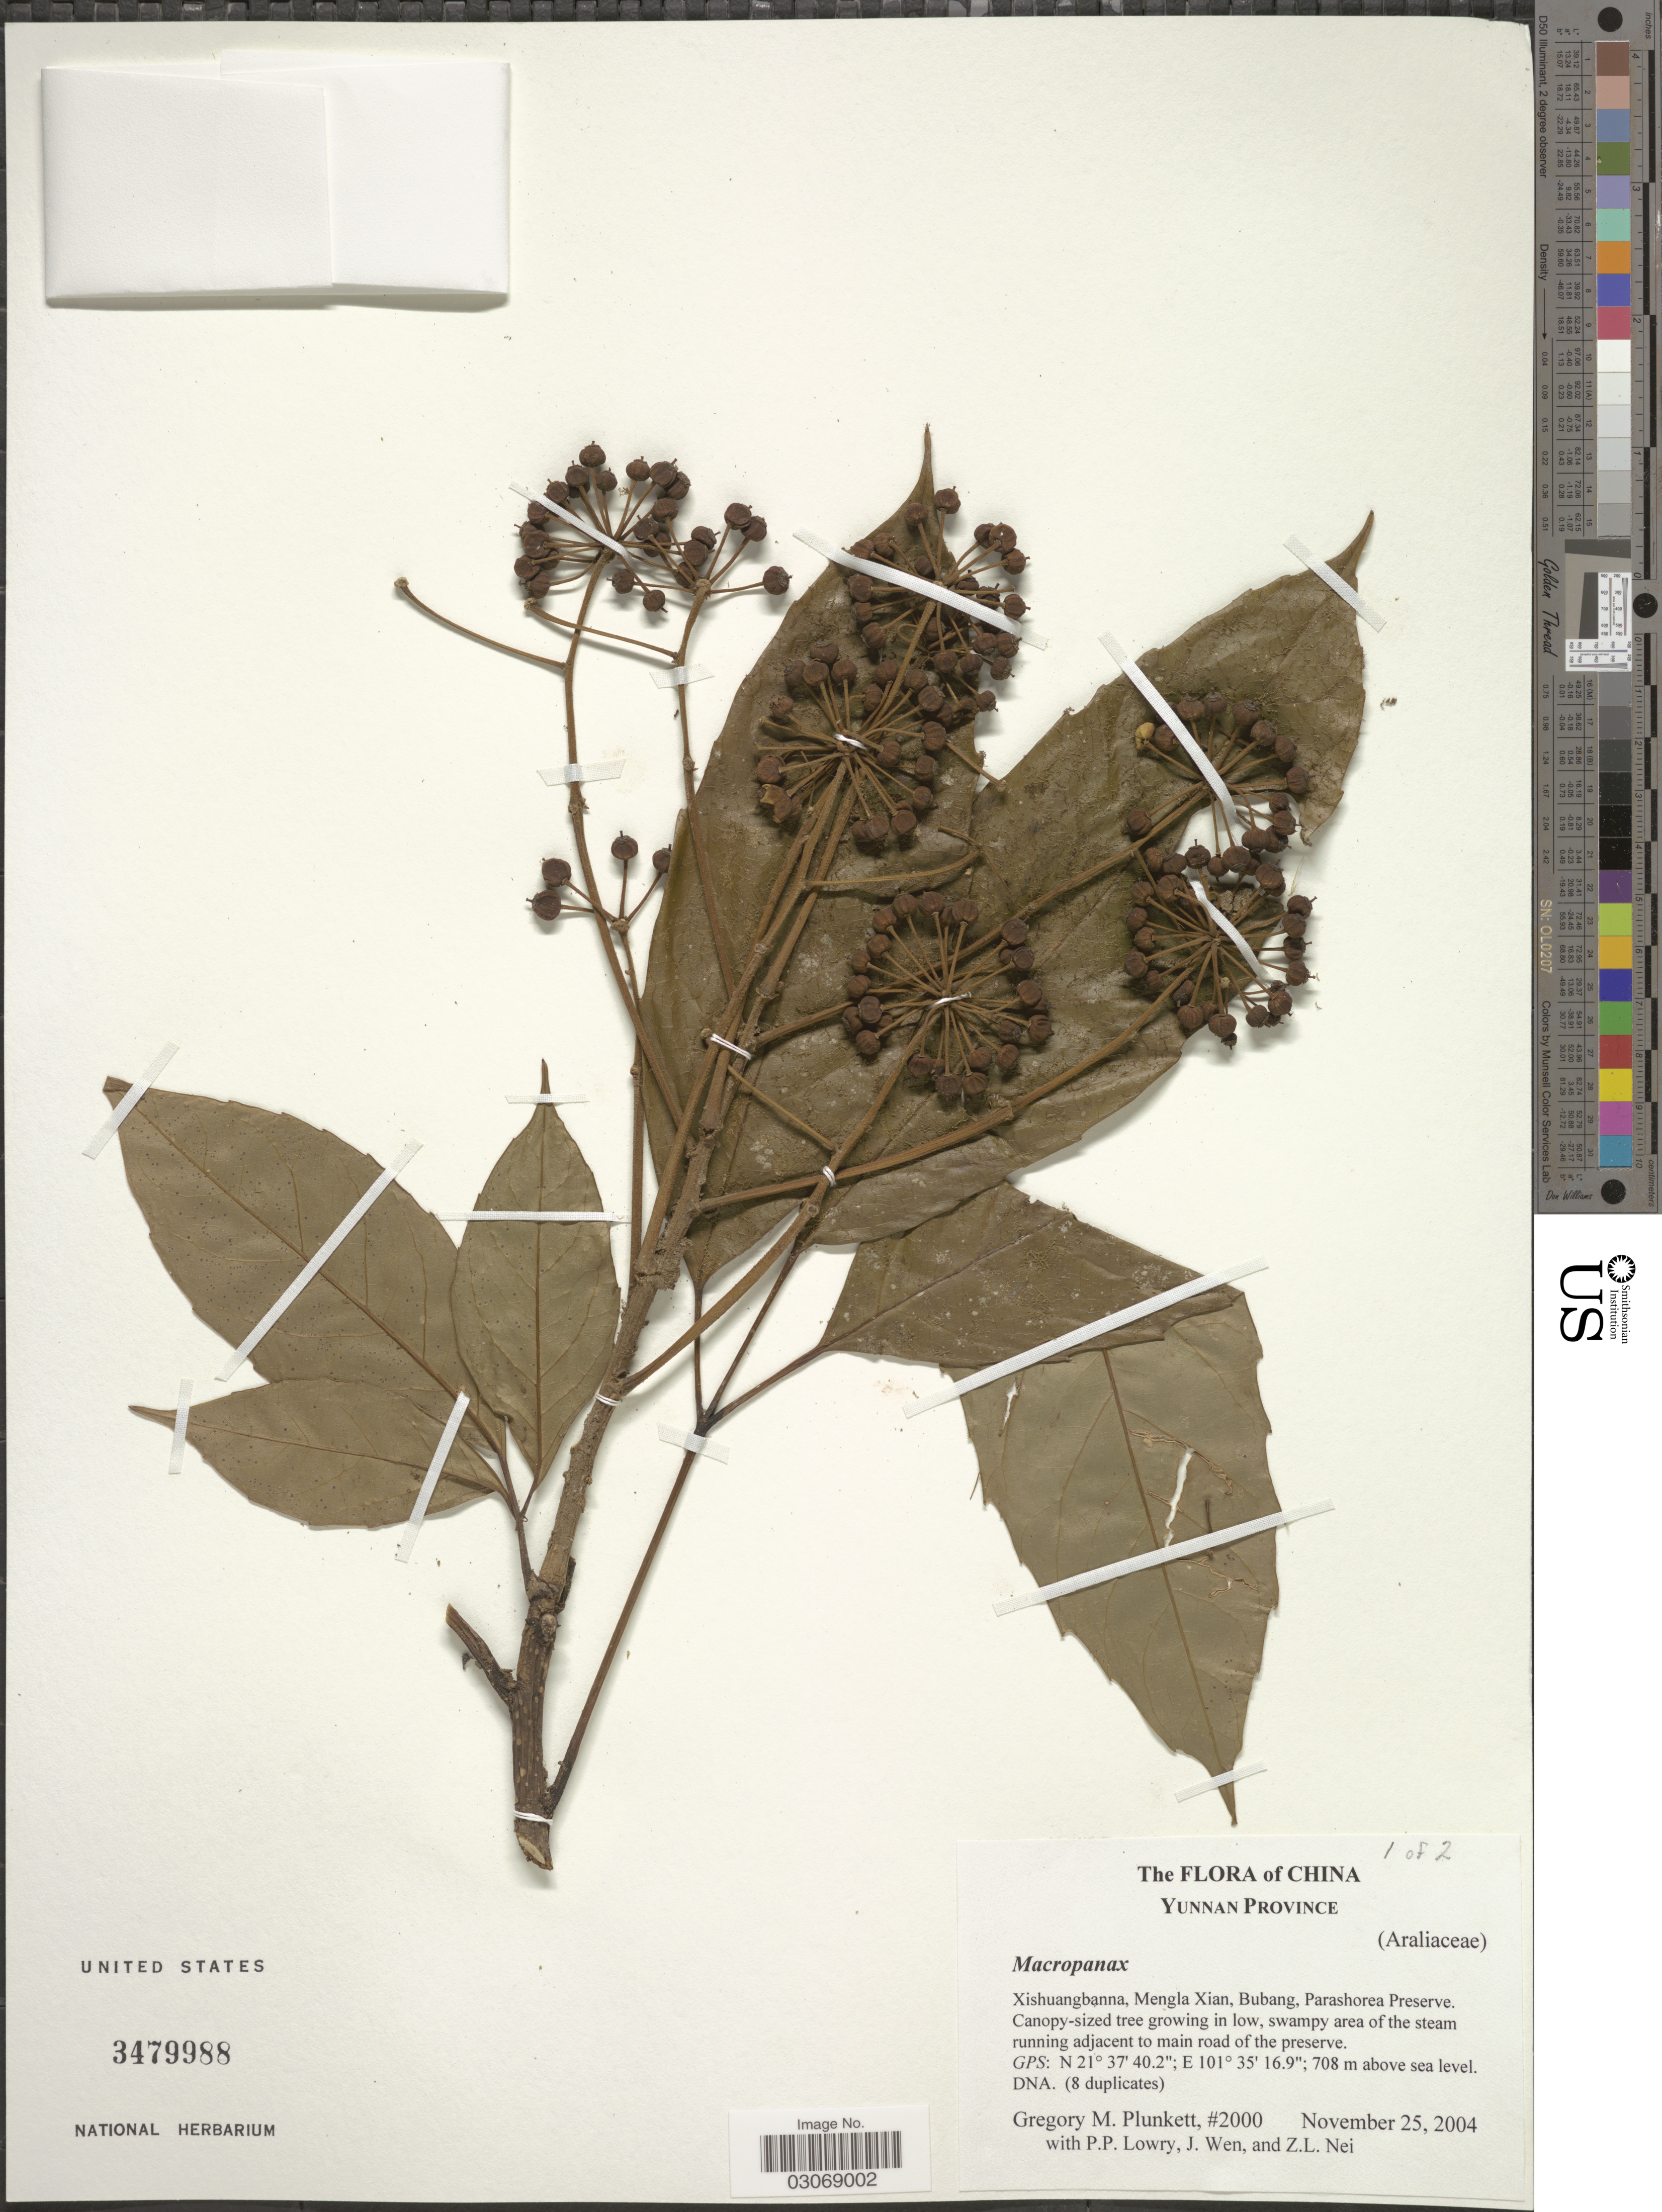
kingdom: Plantae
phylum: Tracheophyta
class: Magnoliopsida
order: Apiales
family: Araliaceae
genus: Macropanax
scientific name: Macropanax sp.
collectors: G. M. Plunkett, P. Lowry, J. Wen & Z. Nei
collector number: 2000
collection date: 2004-11-25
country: China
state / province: Yunnan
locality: Yunnan Province. Xishuangbanna, Mengla Xian, Bubang, Parashorea Preserve. Swampy area of the stream running adjacent to main road of the preserve.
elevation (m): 708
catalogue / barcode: US 3479988